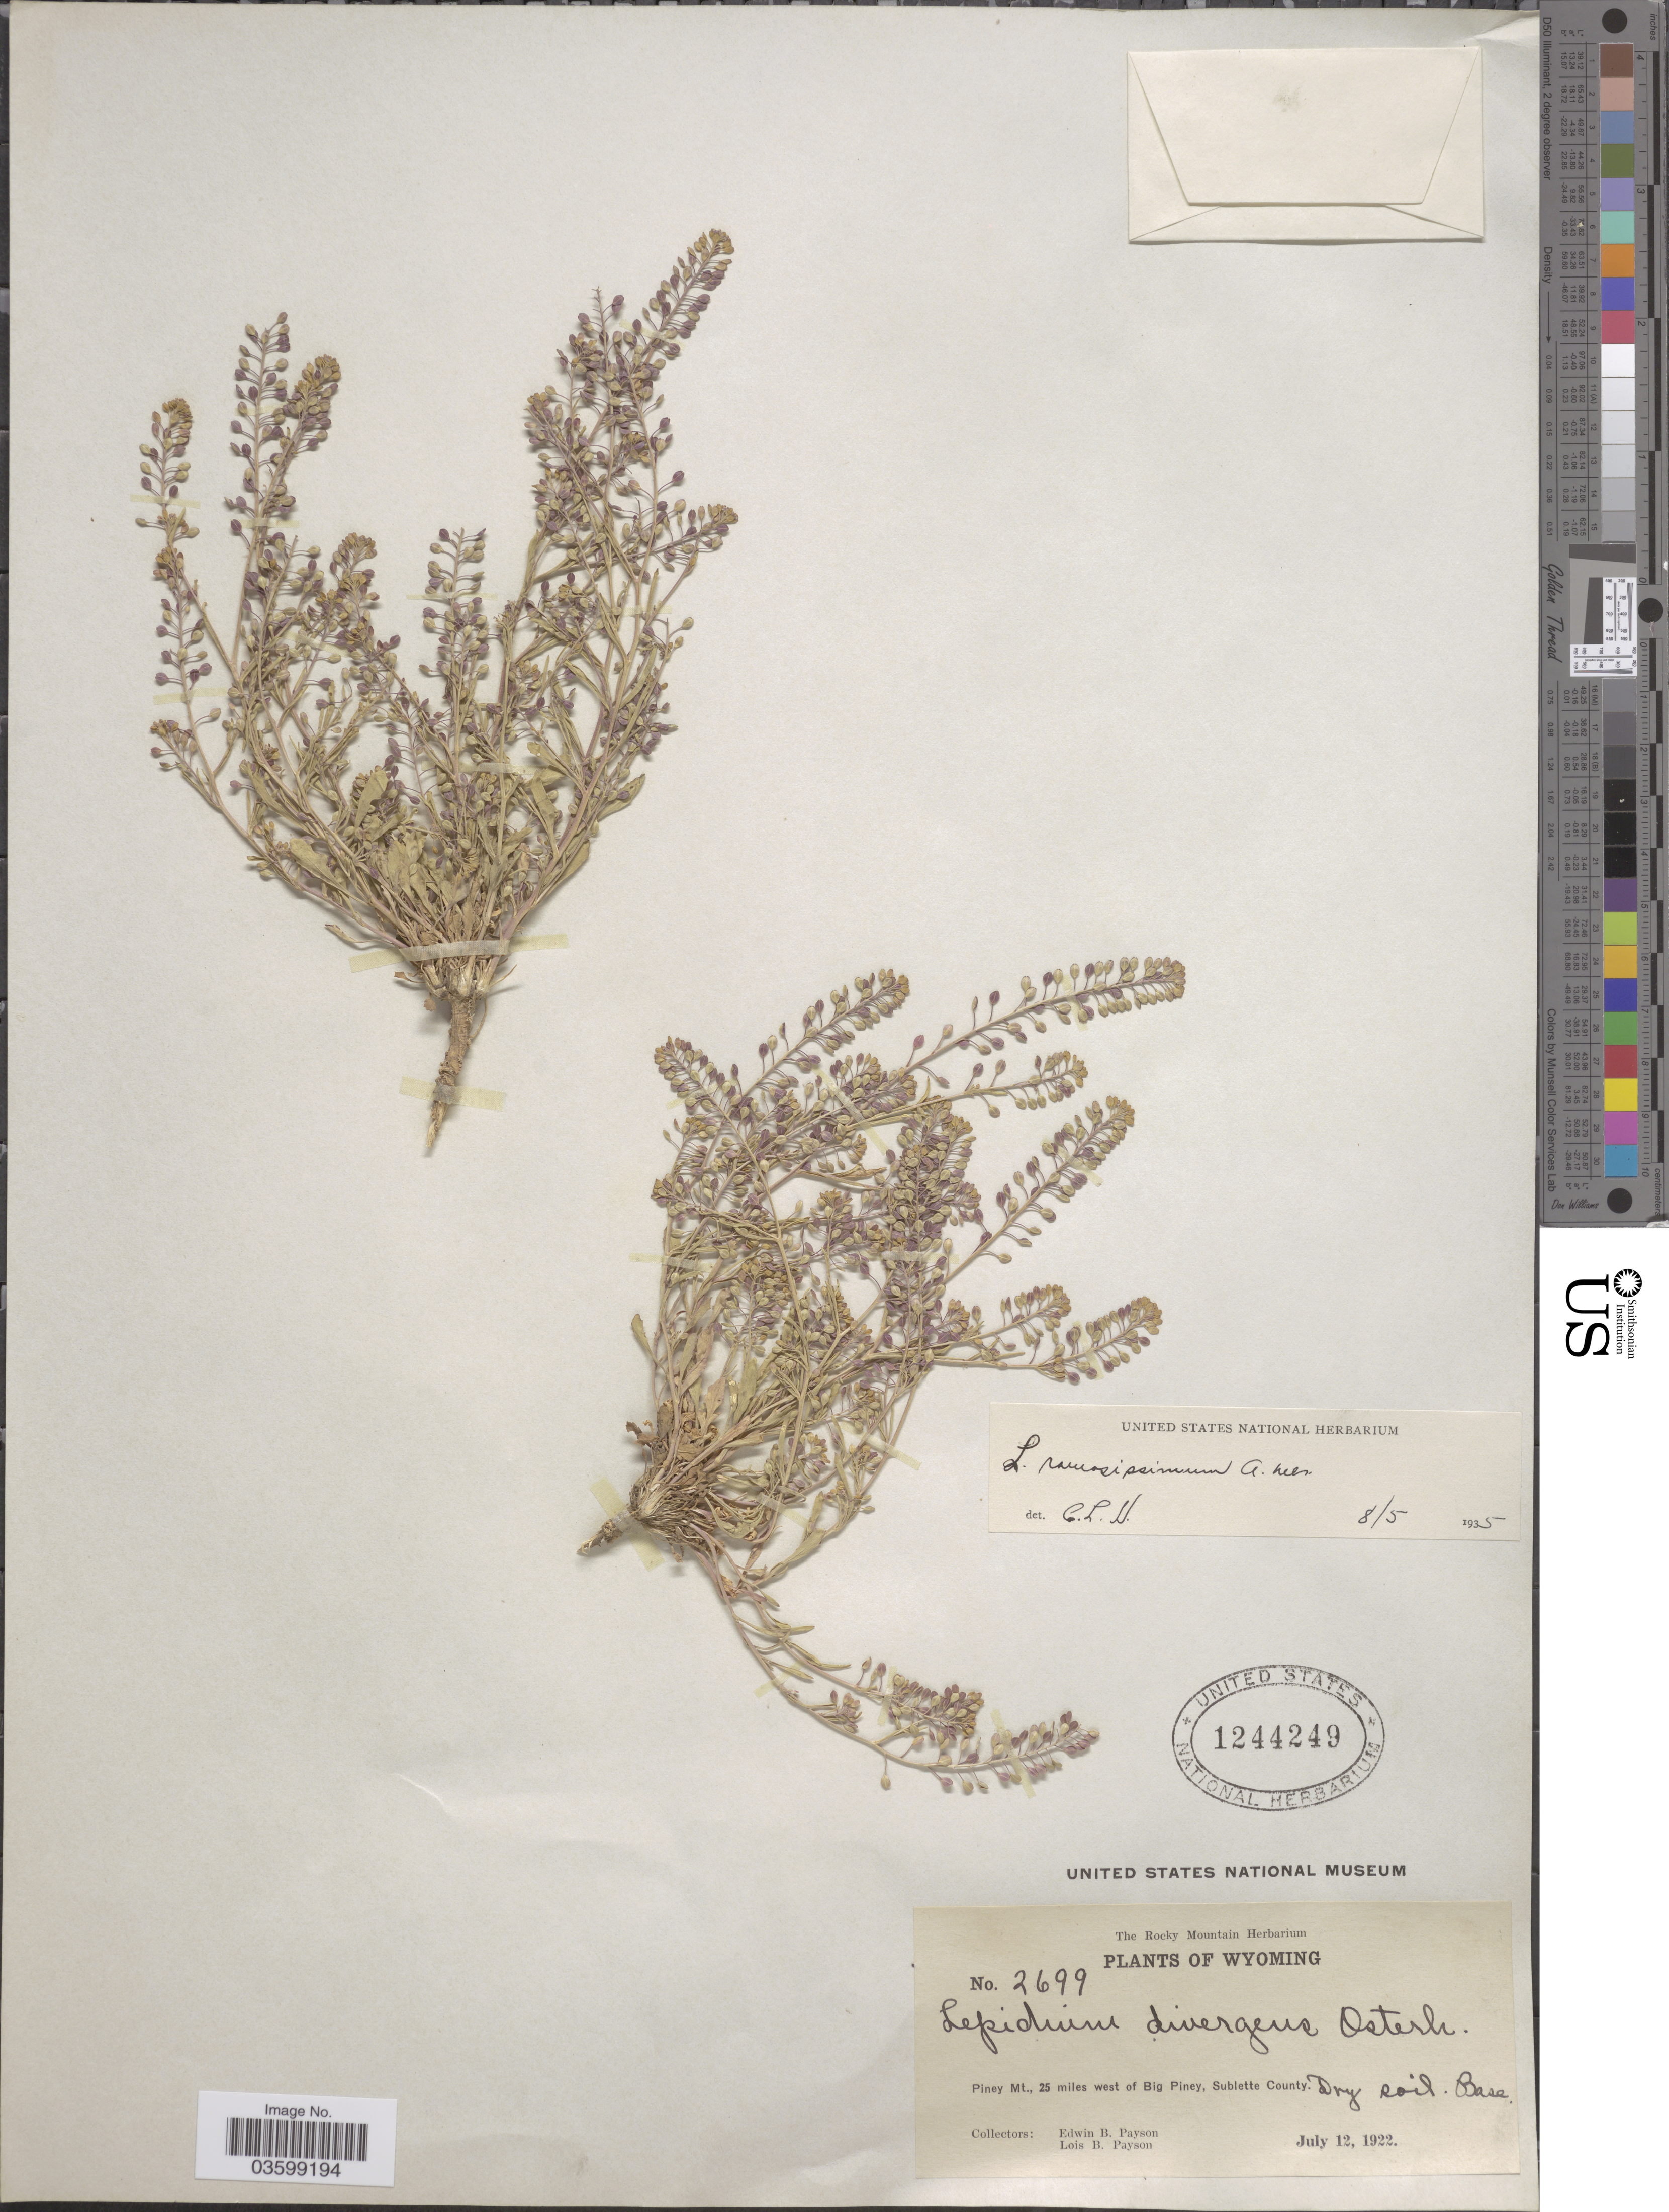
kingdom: Plantae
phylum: Tracheophyta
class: Magnoliopsida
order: Brassicales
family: Brassicaceae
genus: Lepidium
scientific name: Lepidium ramosissimum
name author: A. Nelson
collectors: E. B. Payson & L. Payson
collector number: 2699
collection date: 1922-07-12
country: United States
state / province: Wyoming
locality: Piney Mt., 25 miles west of Big Piney, Sublette County.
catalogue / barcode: US 1244249